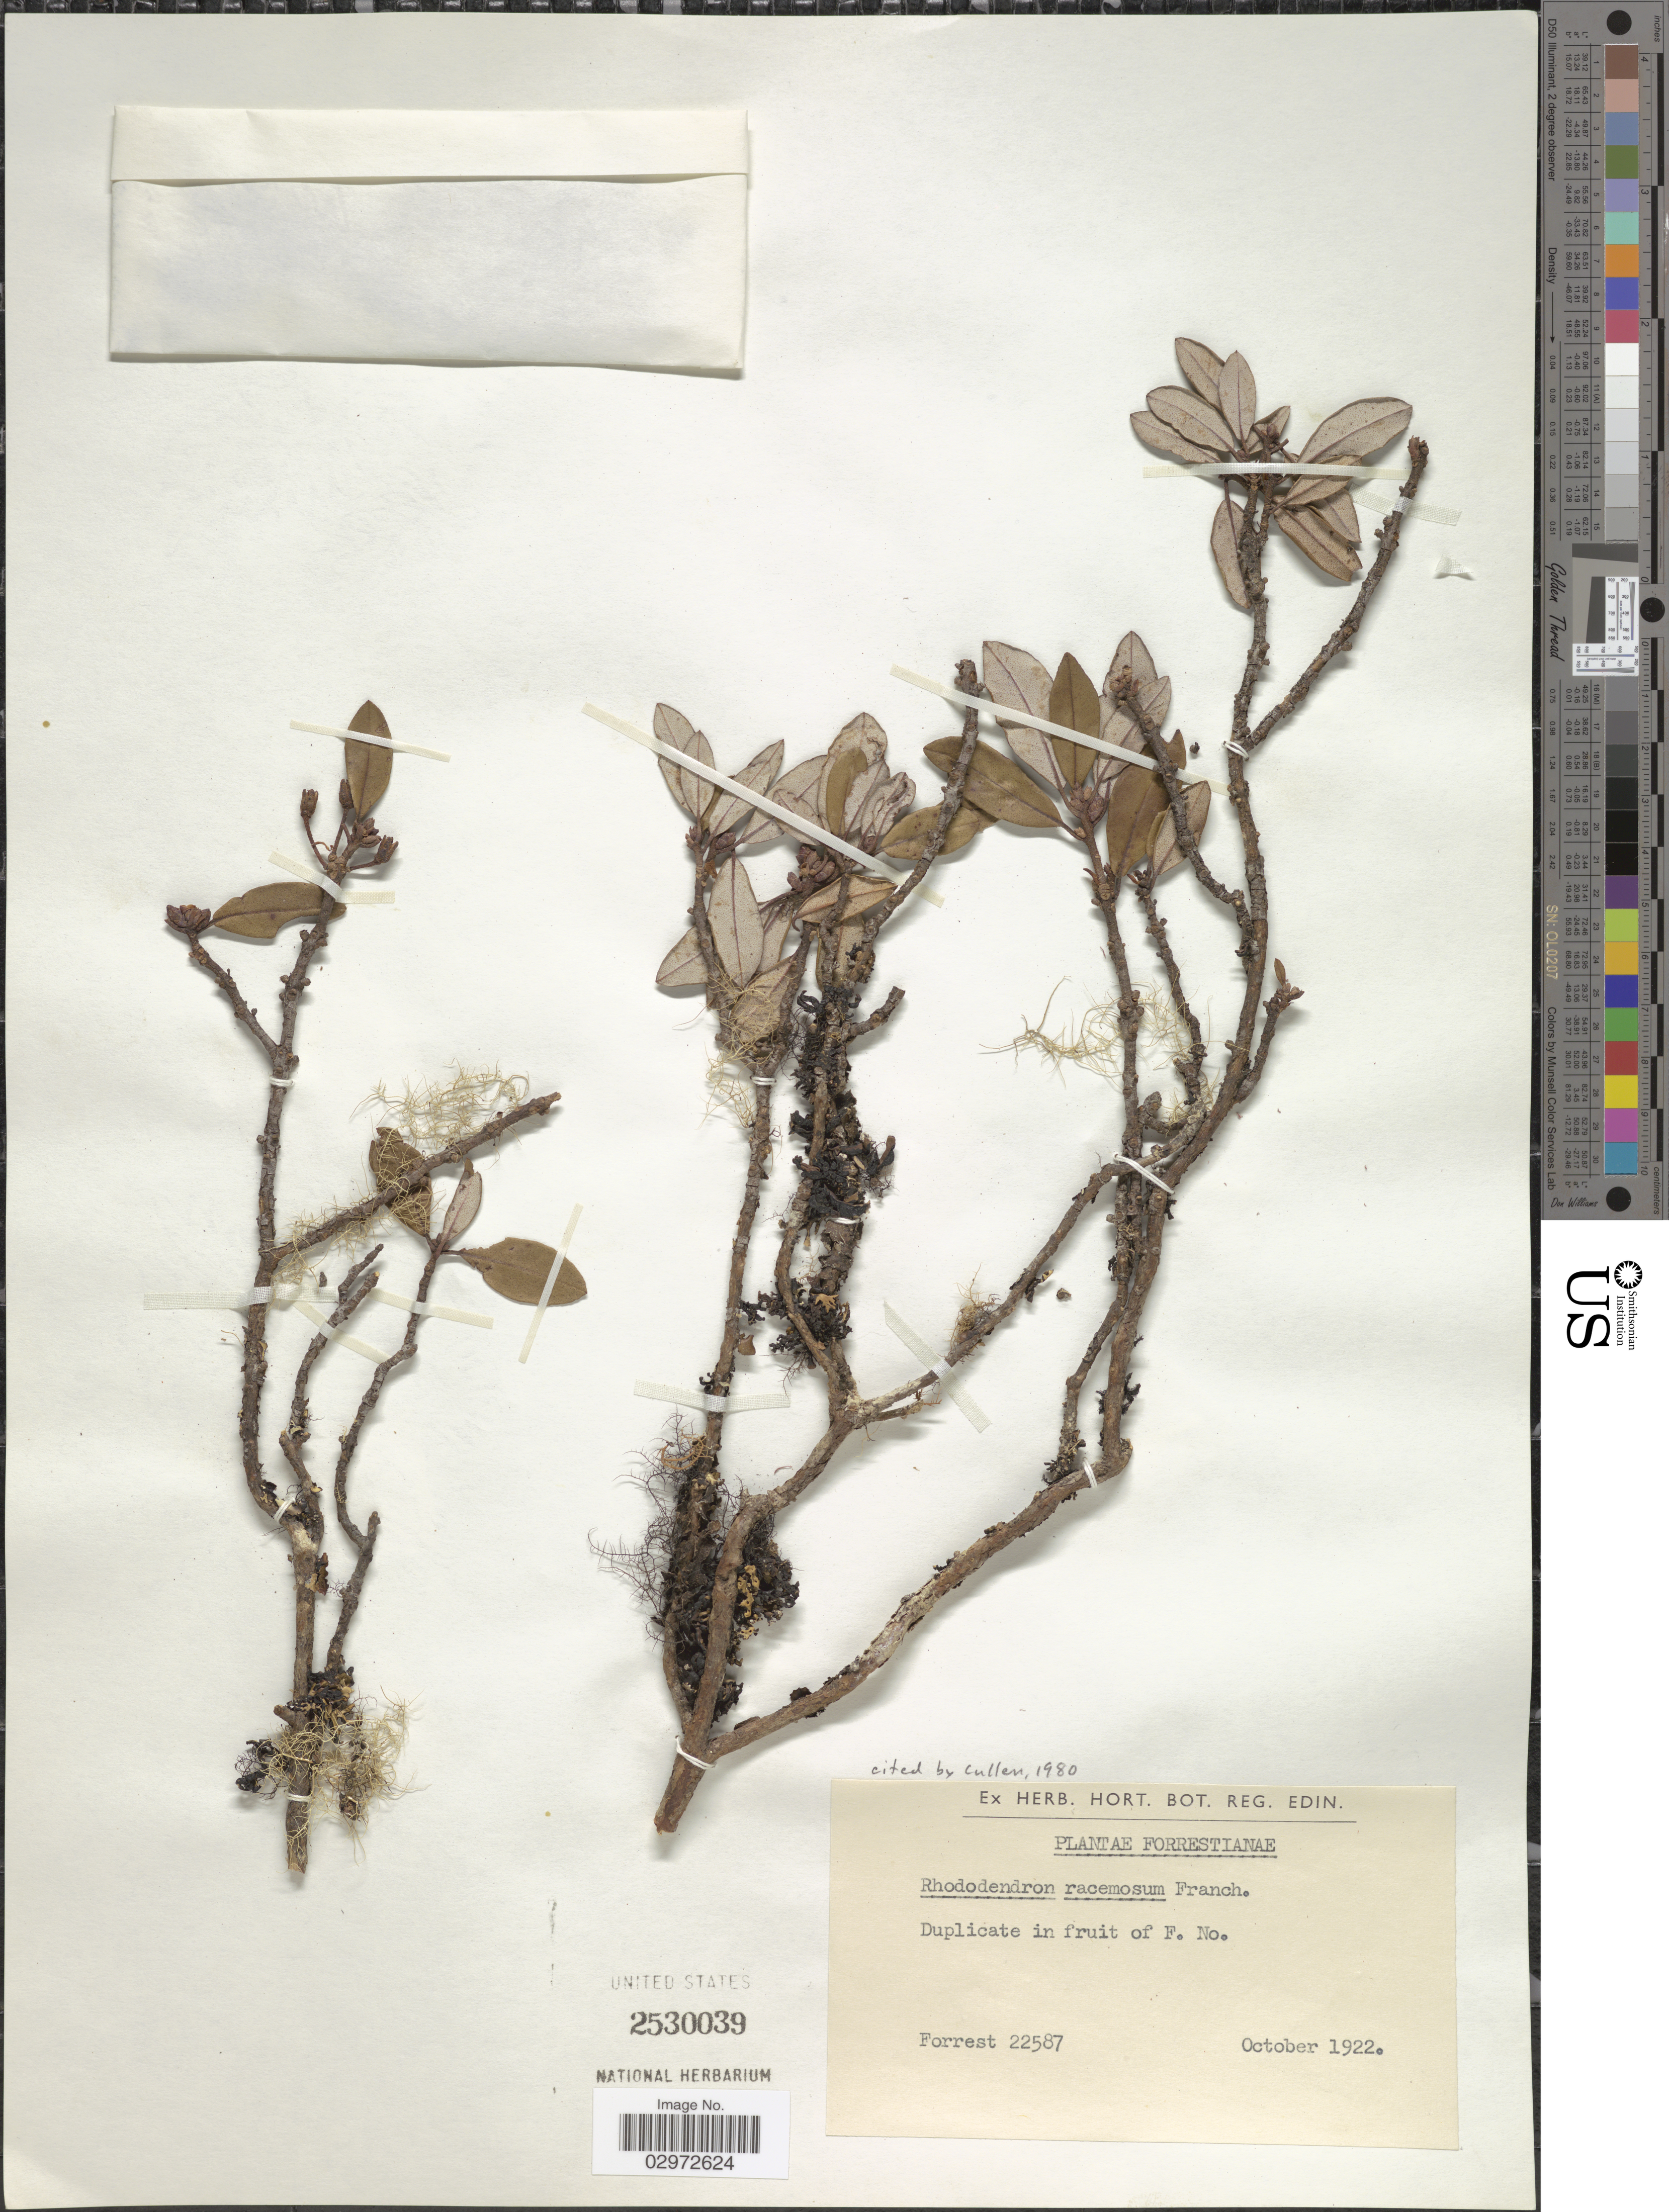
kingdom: Plantae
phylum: Tracheophyta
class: Magnoliopsida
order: Ericales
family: Ericaceae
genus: Rhododendron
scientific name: Rhododendron racemosum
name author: Franch.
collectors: -. Forrest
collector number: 22587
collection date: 1922-10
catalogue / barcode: US 2530039